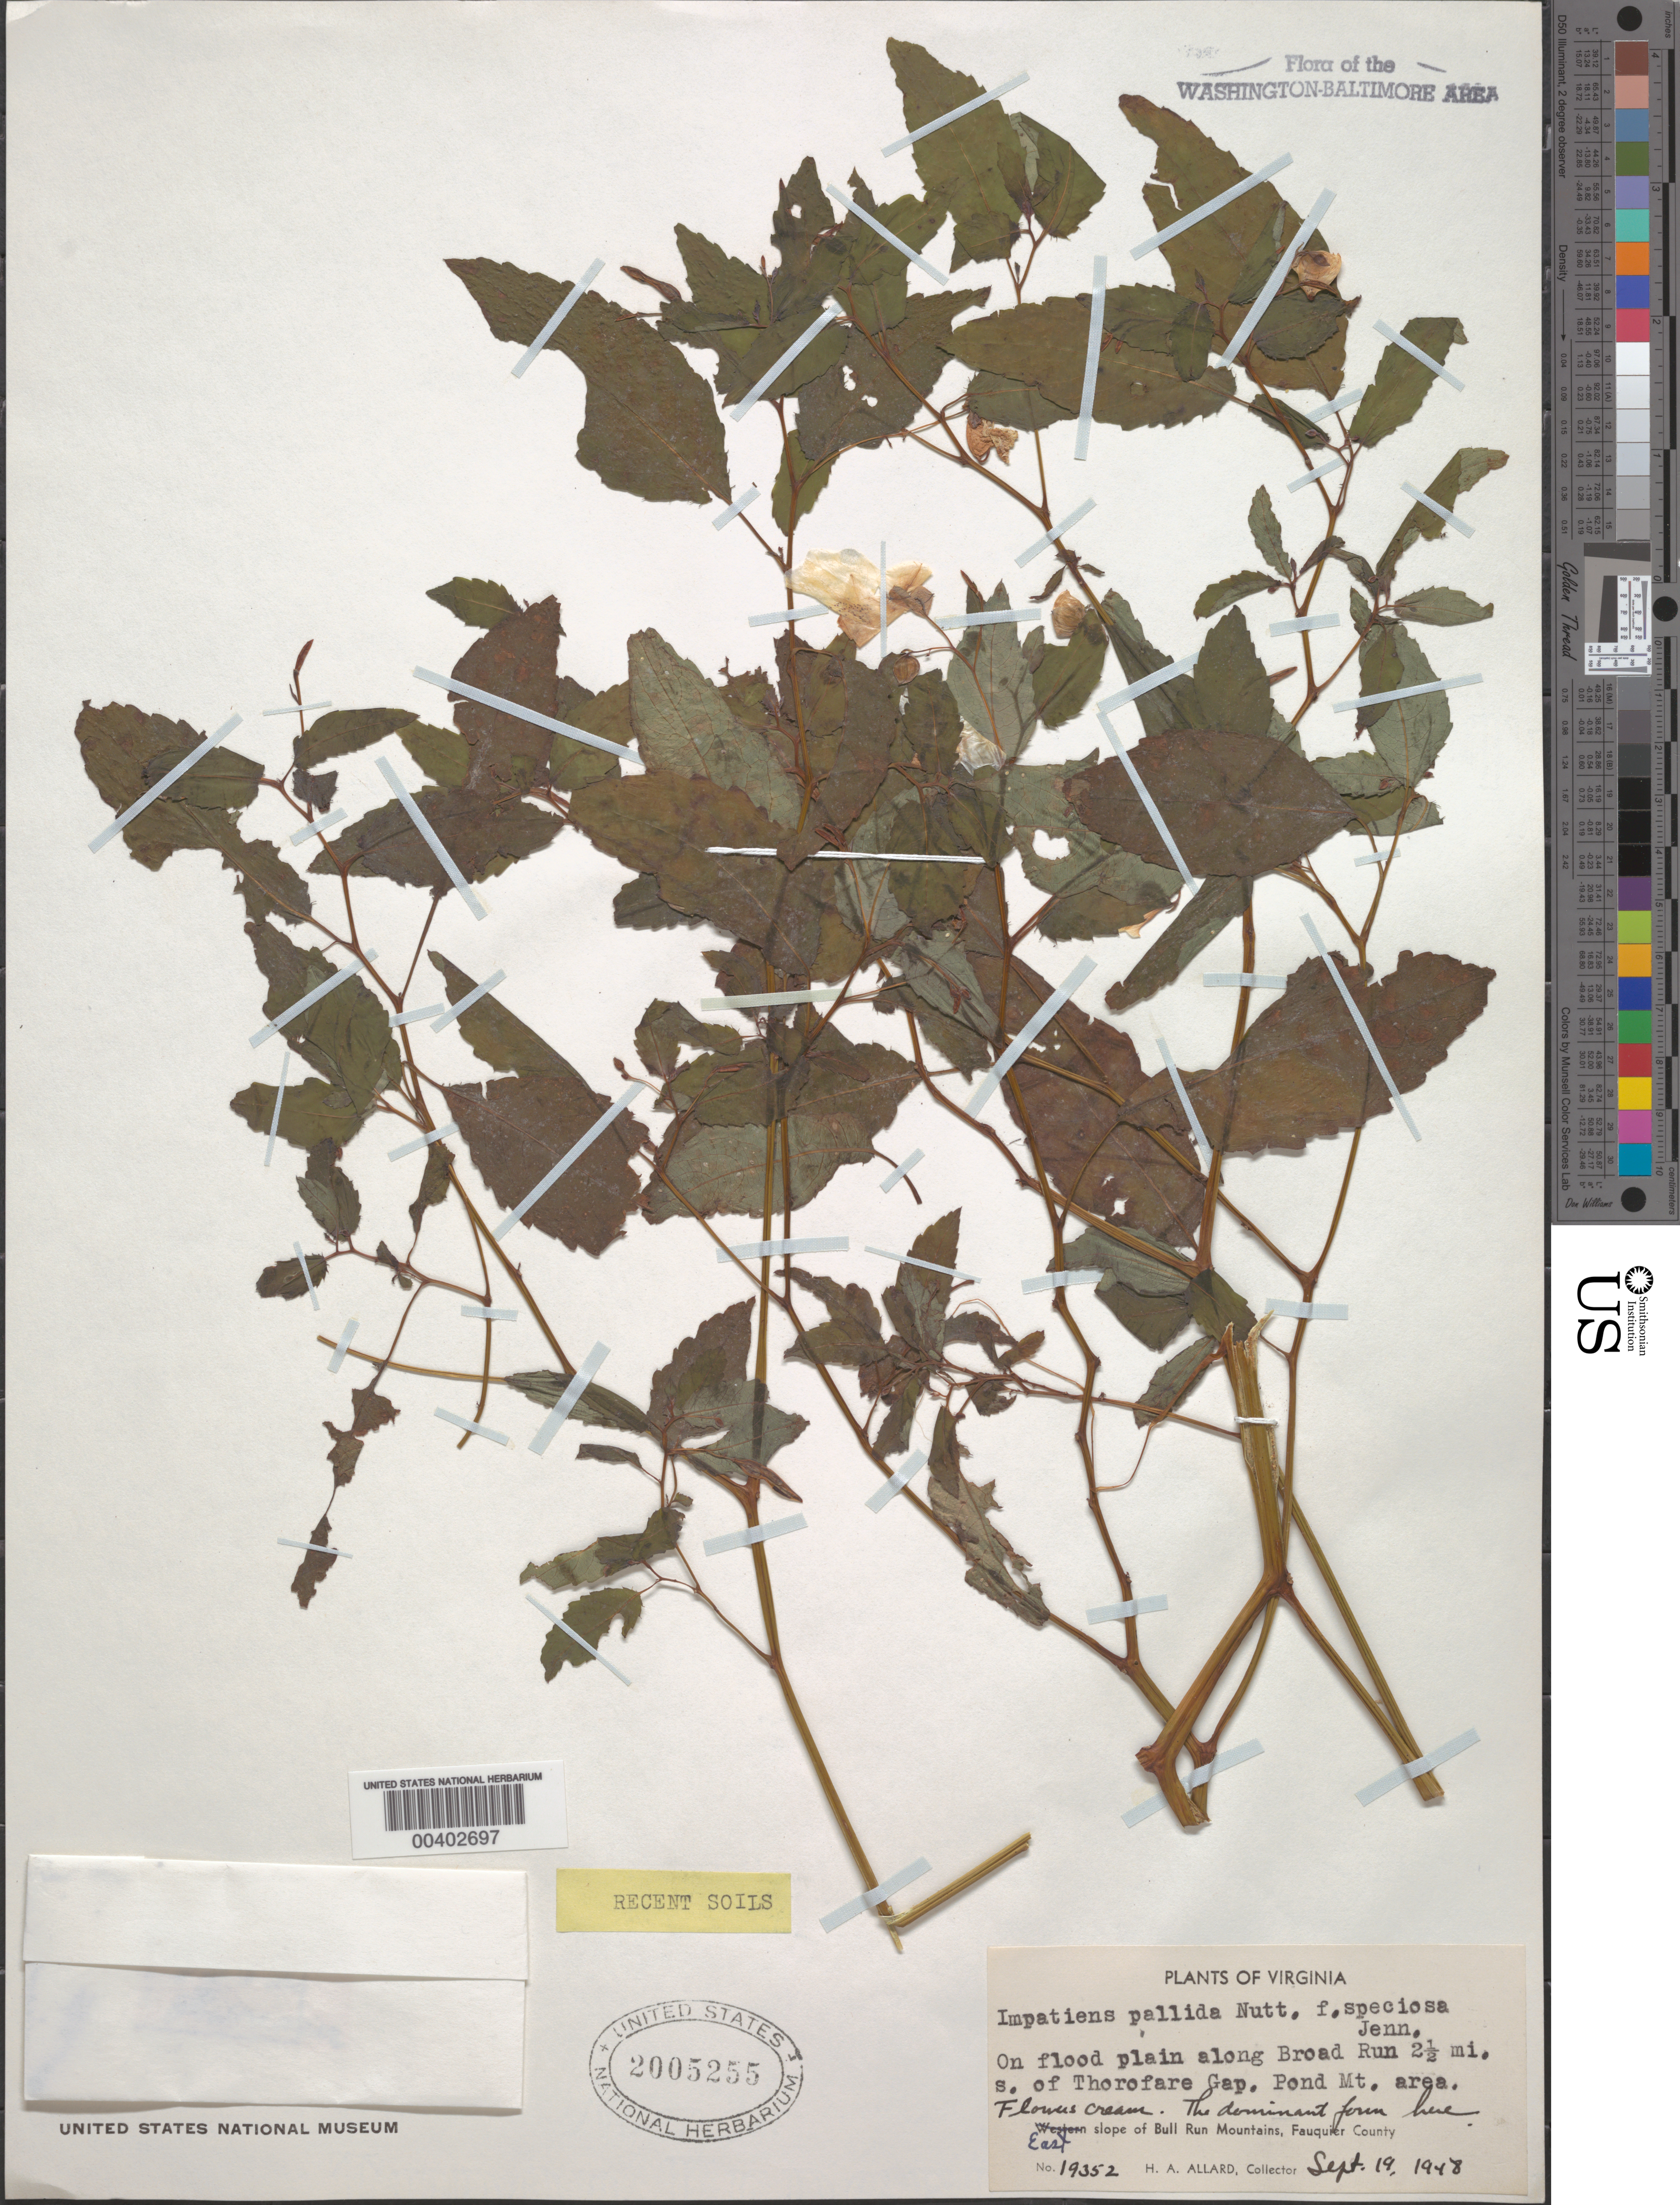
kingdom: Plantae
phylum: Tracheophyta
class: Magnoliopsida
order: Ericales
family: Balsaminaceae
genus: Impatiens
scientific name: Impatiens pallida f. speciosa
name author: Jenn.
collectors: H. A. Allard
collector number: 19352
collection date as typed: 19 Sep 1948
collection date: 1948-09-19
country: United States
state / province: Virginia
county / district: Fauquier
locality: Broad Run south of Thorofare Gap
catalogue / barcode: US 2005255